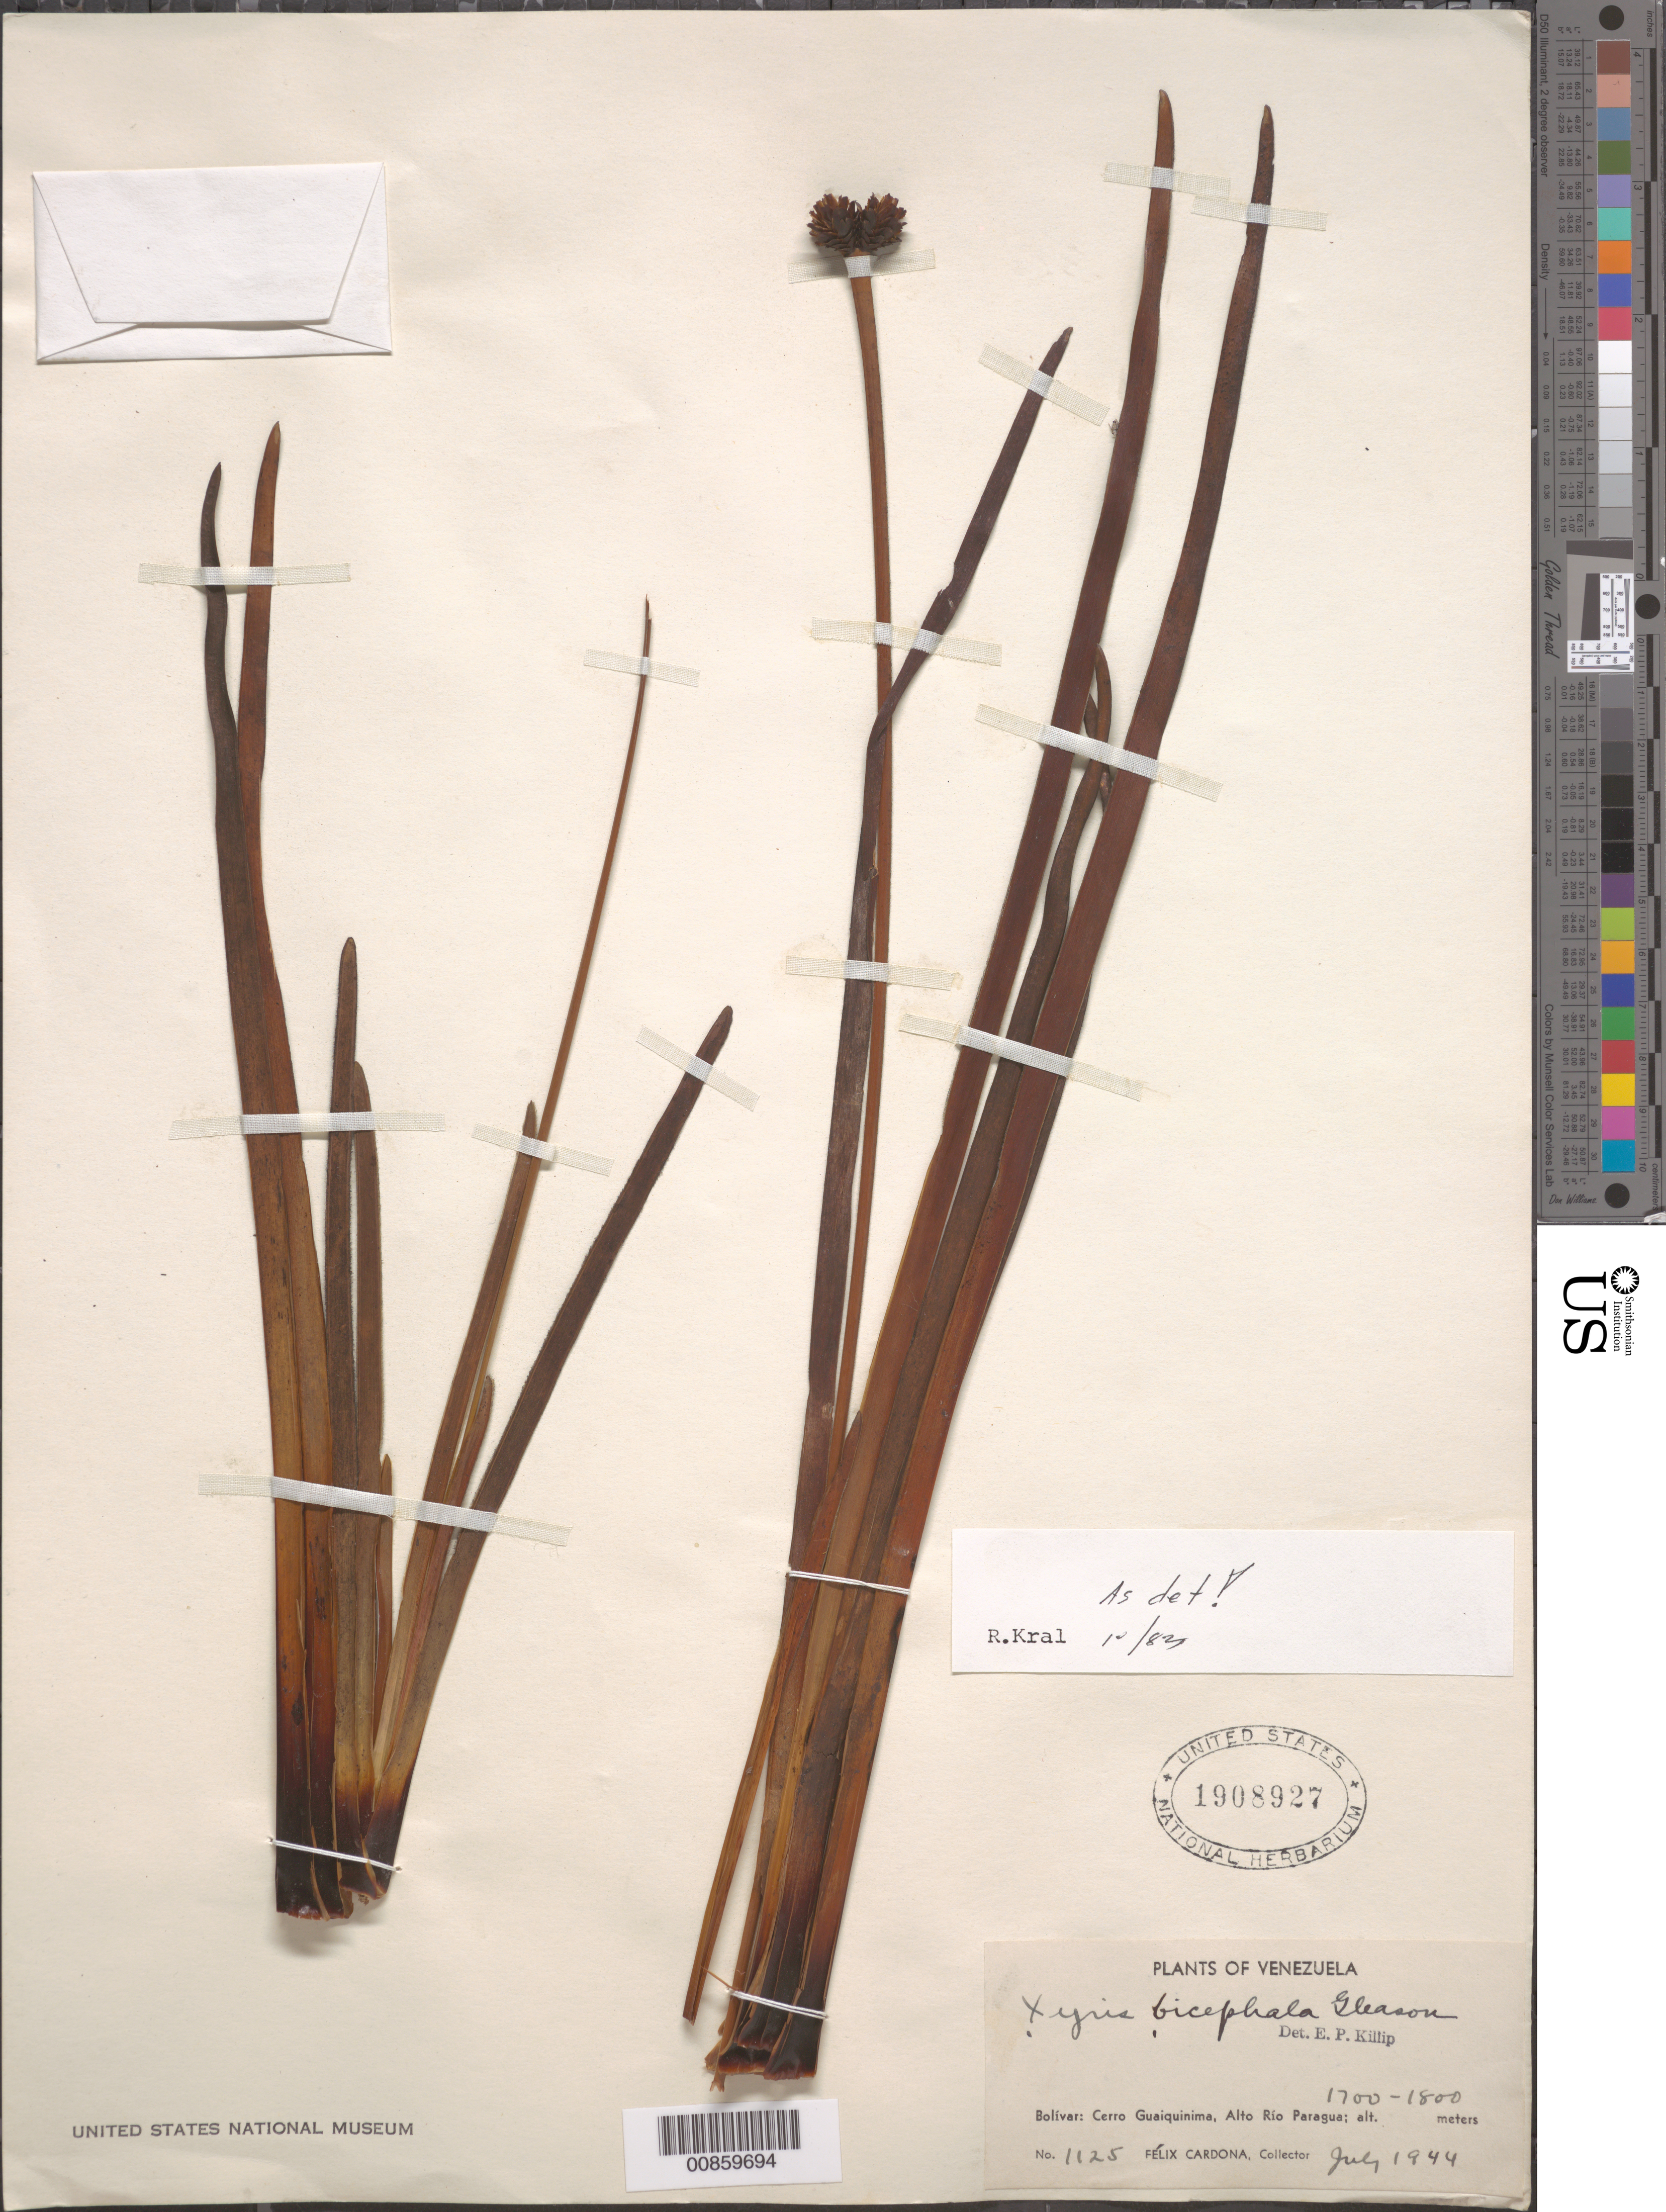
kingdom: Plantae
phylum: Tracheophyta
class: Liliopsida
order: Poales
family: Xyridaceae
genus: Xyris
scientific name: Xyris bicephala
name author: Gleason in Gleason & Killip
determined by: Kral, Robert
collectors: F. Cardona Puig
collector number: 1125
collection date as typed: Jul-44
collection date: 1944-07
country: Venezuela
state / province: Bolívar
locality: Alto Río Paragua, Cerro Guaiquinima (Guayana)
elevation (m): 1700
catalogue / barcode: US 1908927